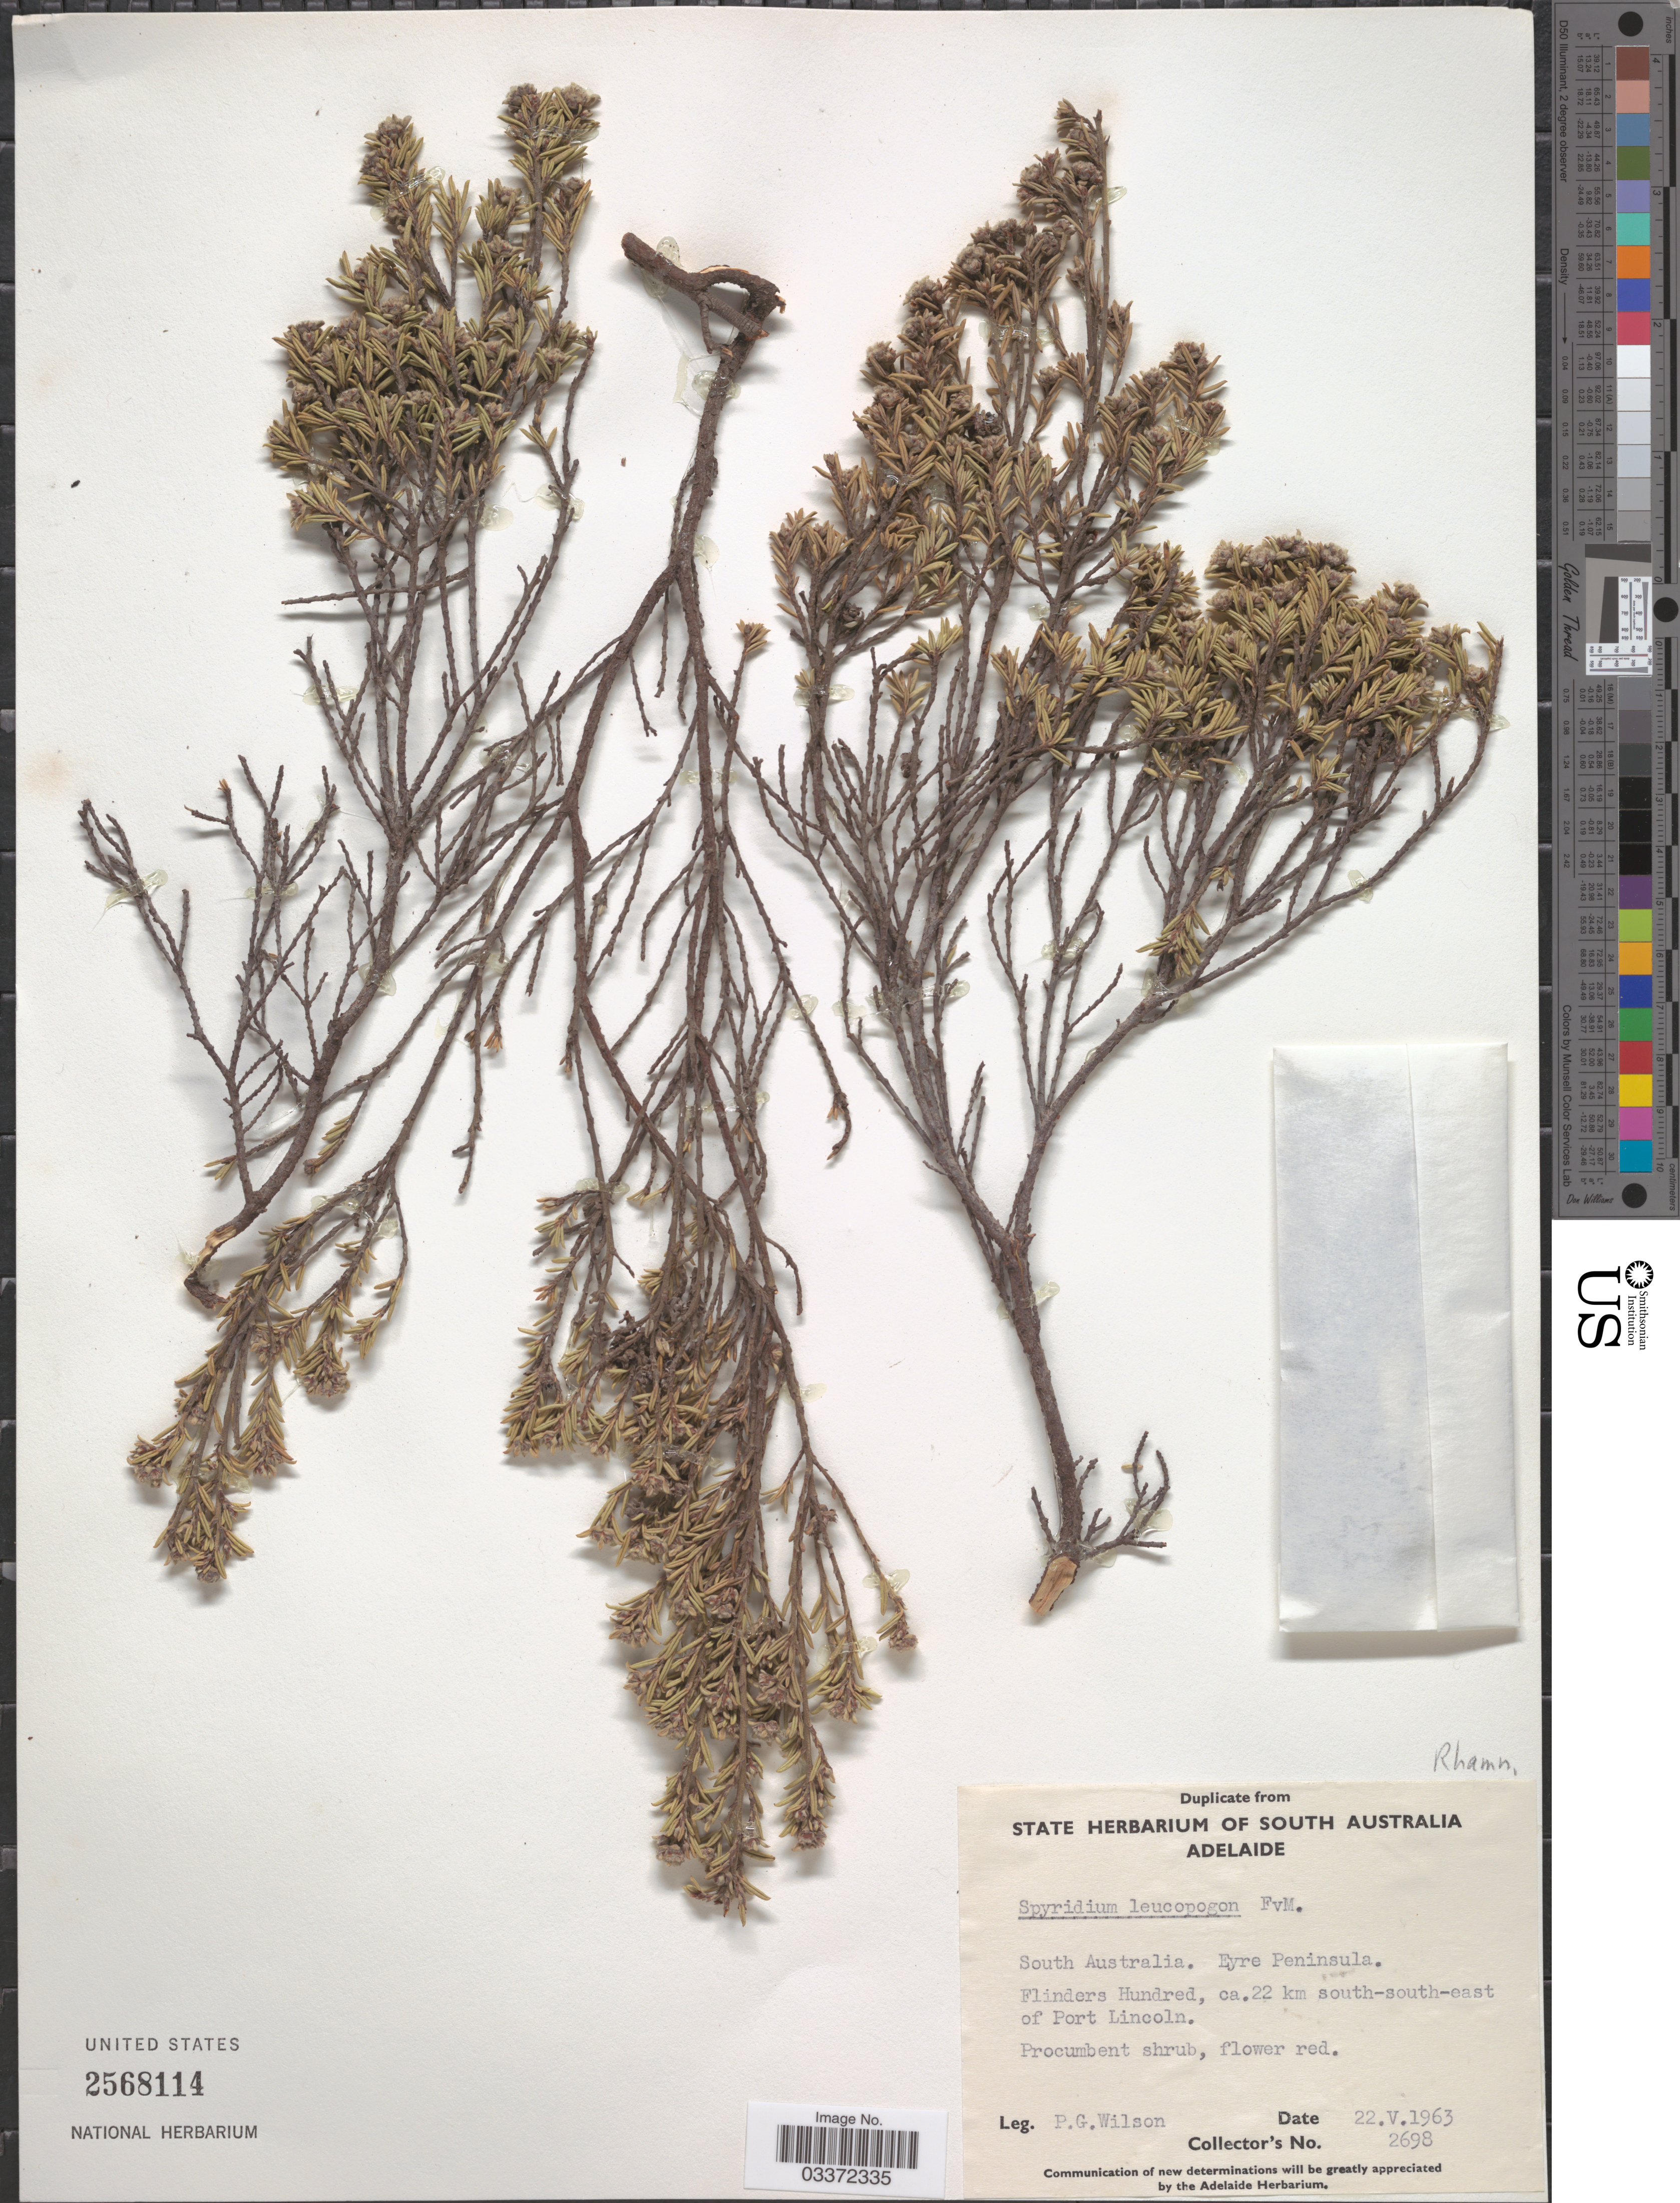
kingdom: Plantae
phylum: Tracheophyta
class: Magnoliopsida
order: Rosales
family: Rhamnaceae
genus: Spyridium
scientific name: Spyridium leucopogon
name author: F. Muell.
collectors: P. G. Wilson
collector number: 2698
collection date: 1963-05-22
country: Australia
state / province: South Australia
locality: Eyre Peninsula. Flinders Hundred, ca. 22 km south-south-east of Port Lincoln.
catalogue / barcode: US 2568114